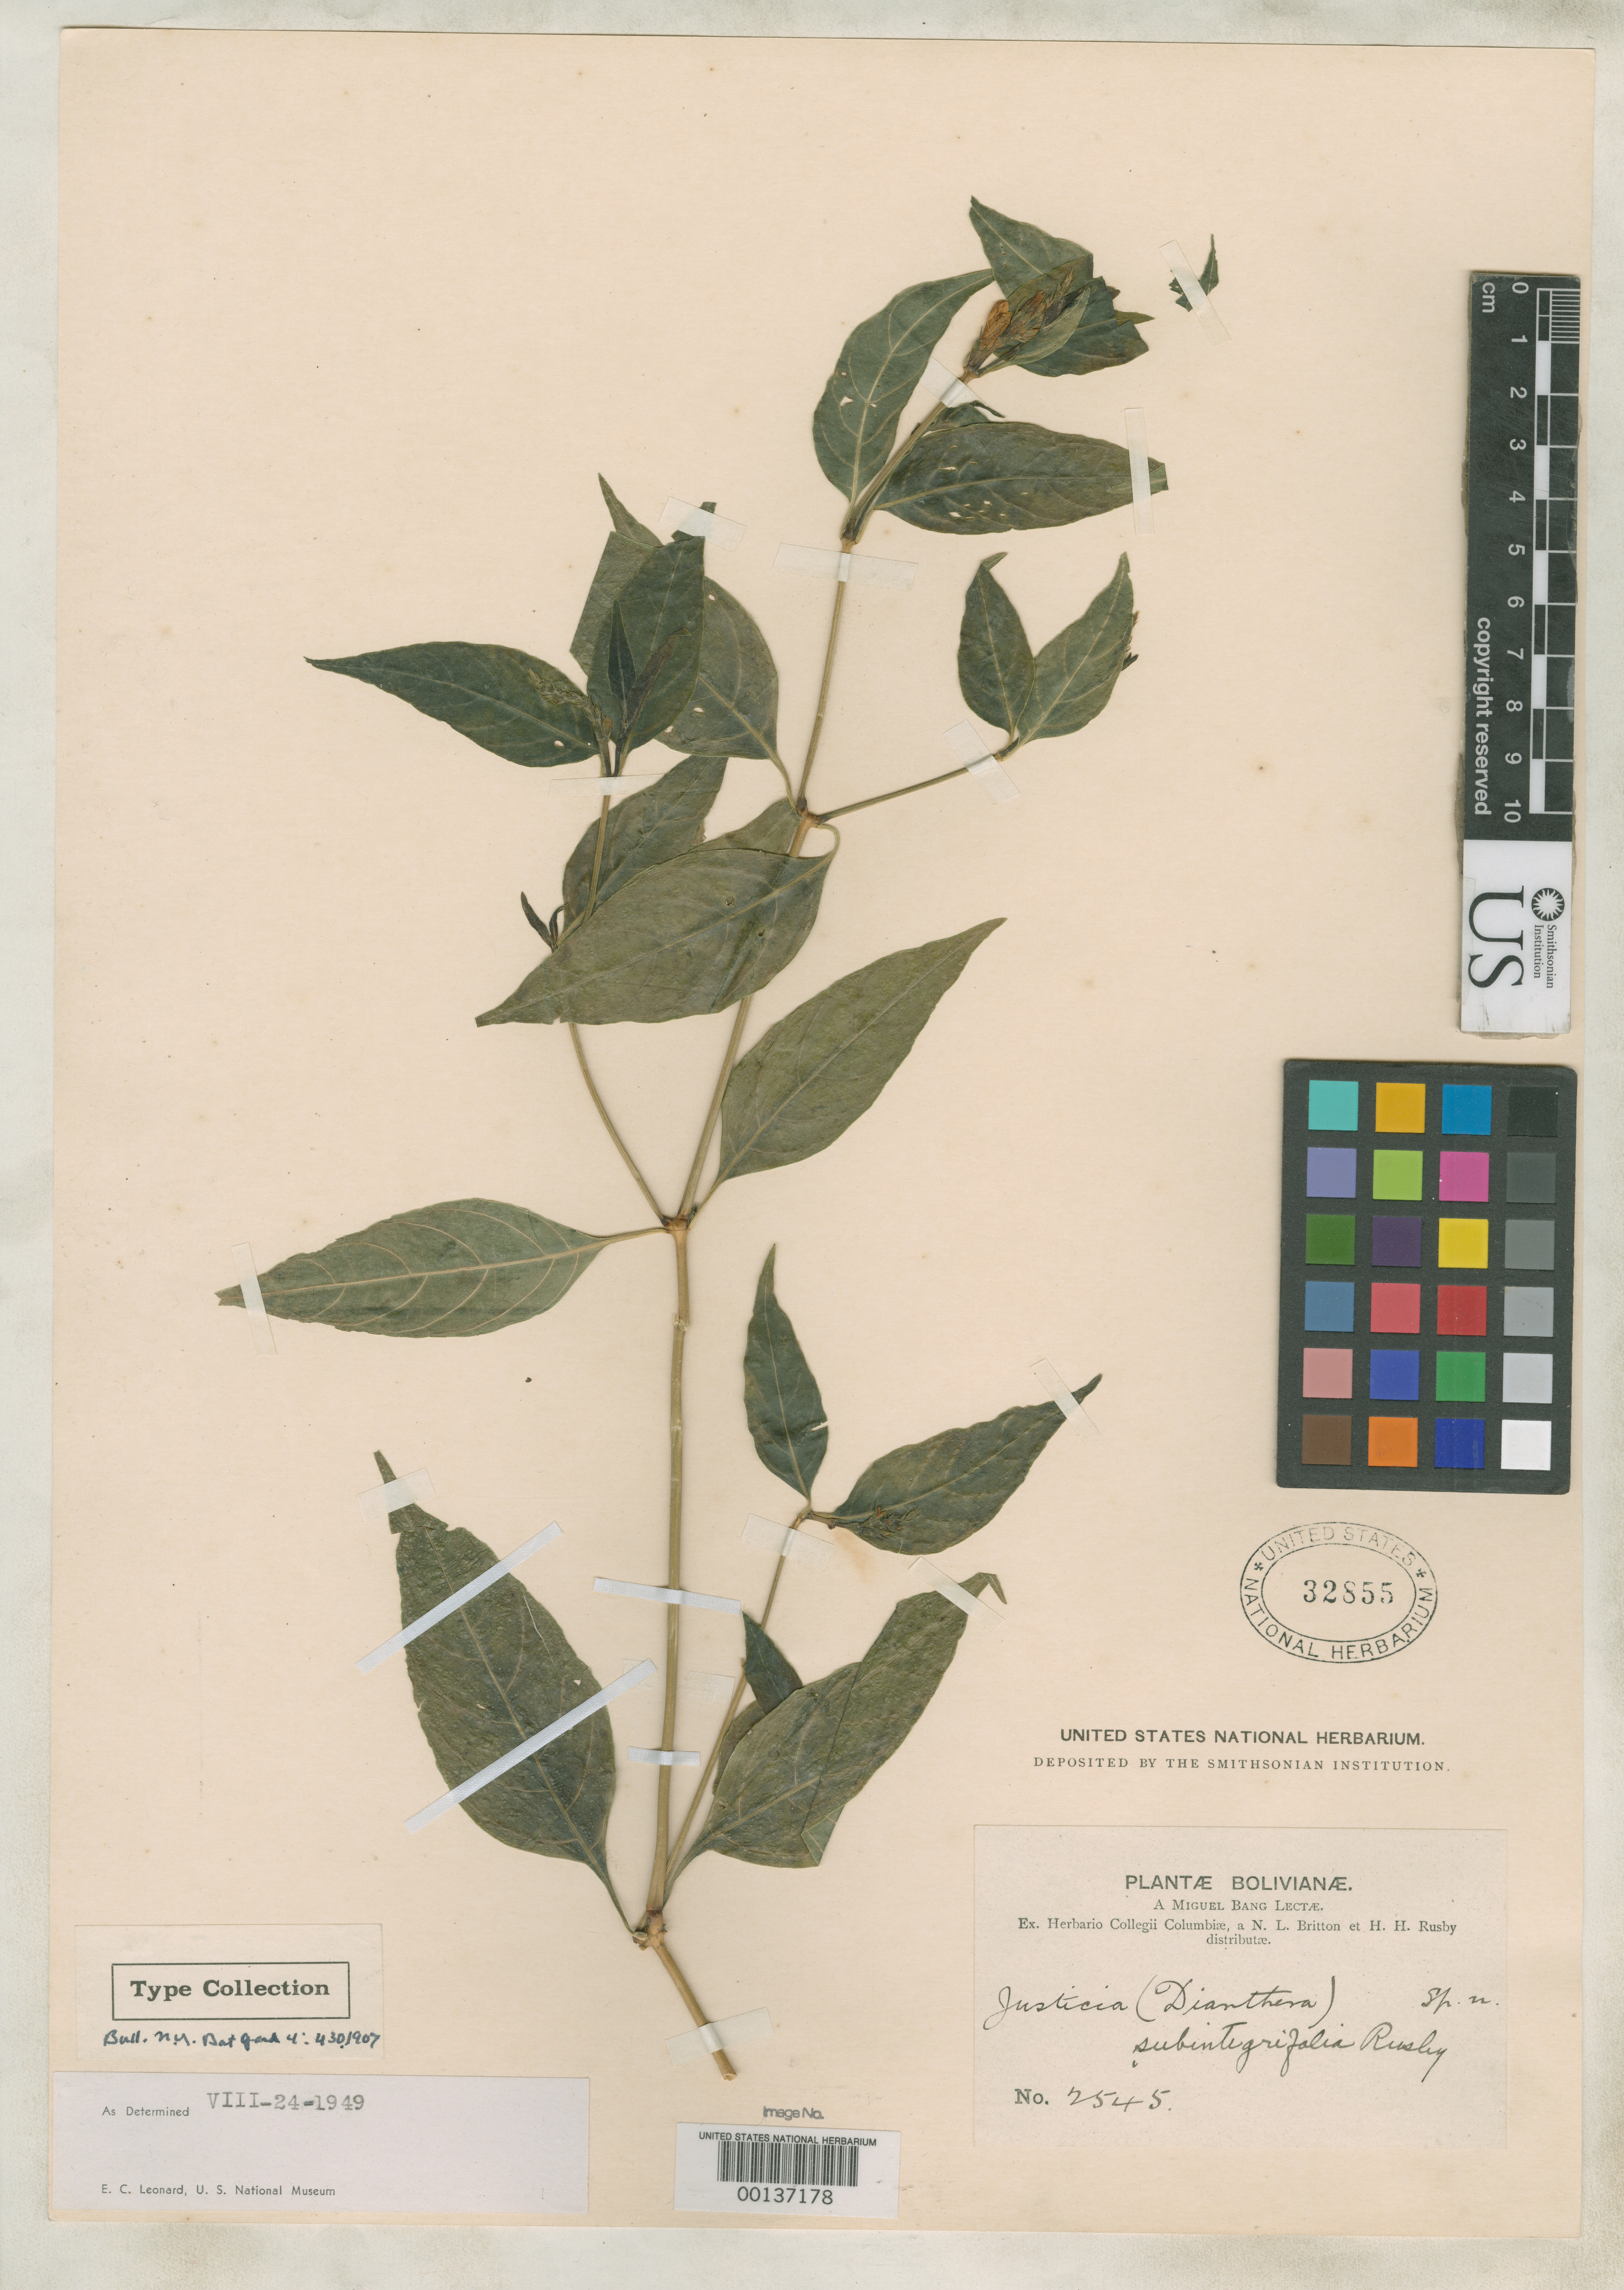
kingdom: Plantae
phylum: Tracheophyta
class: Magnoliopsida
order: Lamiales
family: Acanthaceae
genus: Justicia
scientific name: Justicia subintegrifolia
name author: Rusby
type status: Isotype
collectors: M. Bang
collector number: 2545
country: Bolivia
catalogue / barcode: US 32855